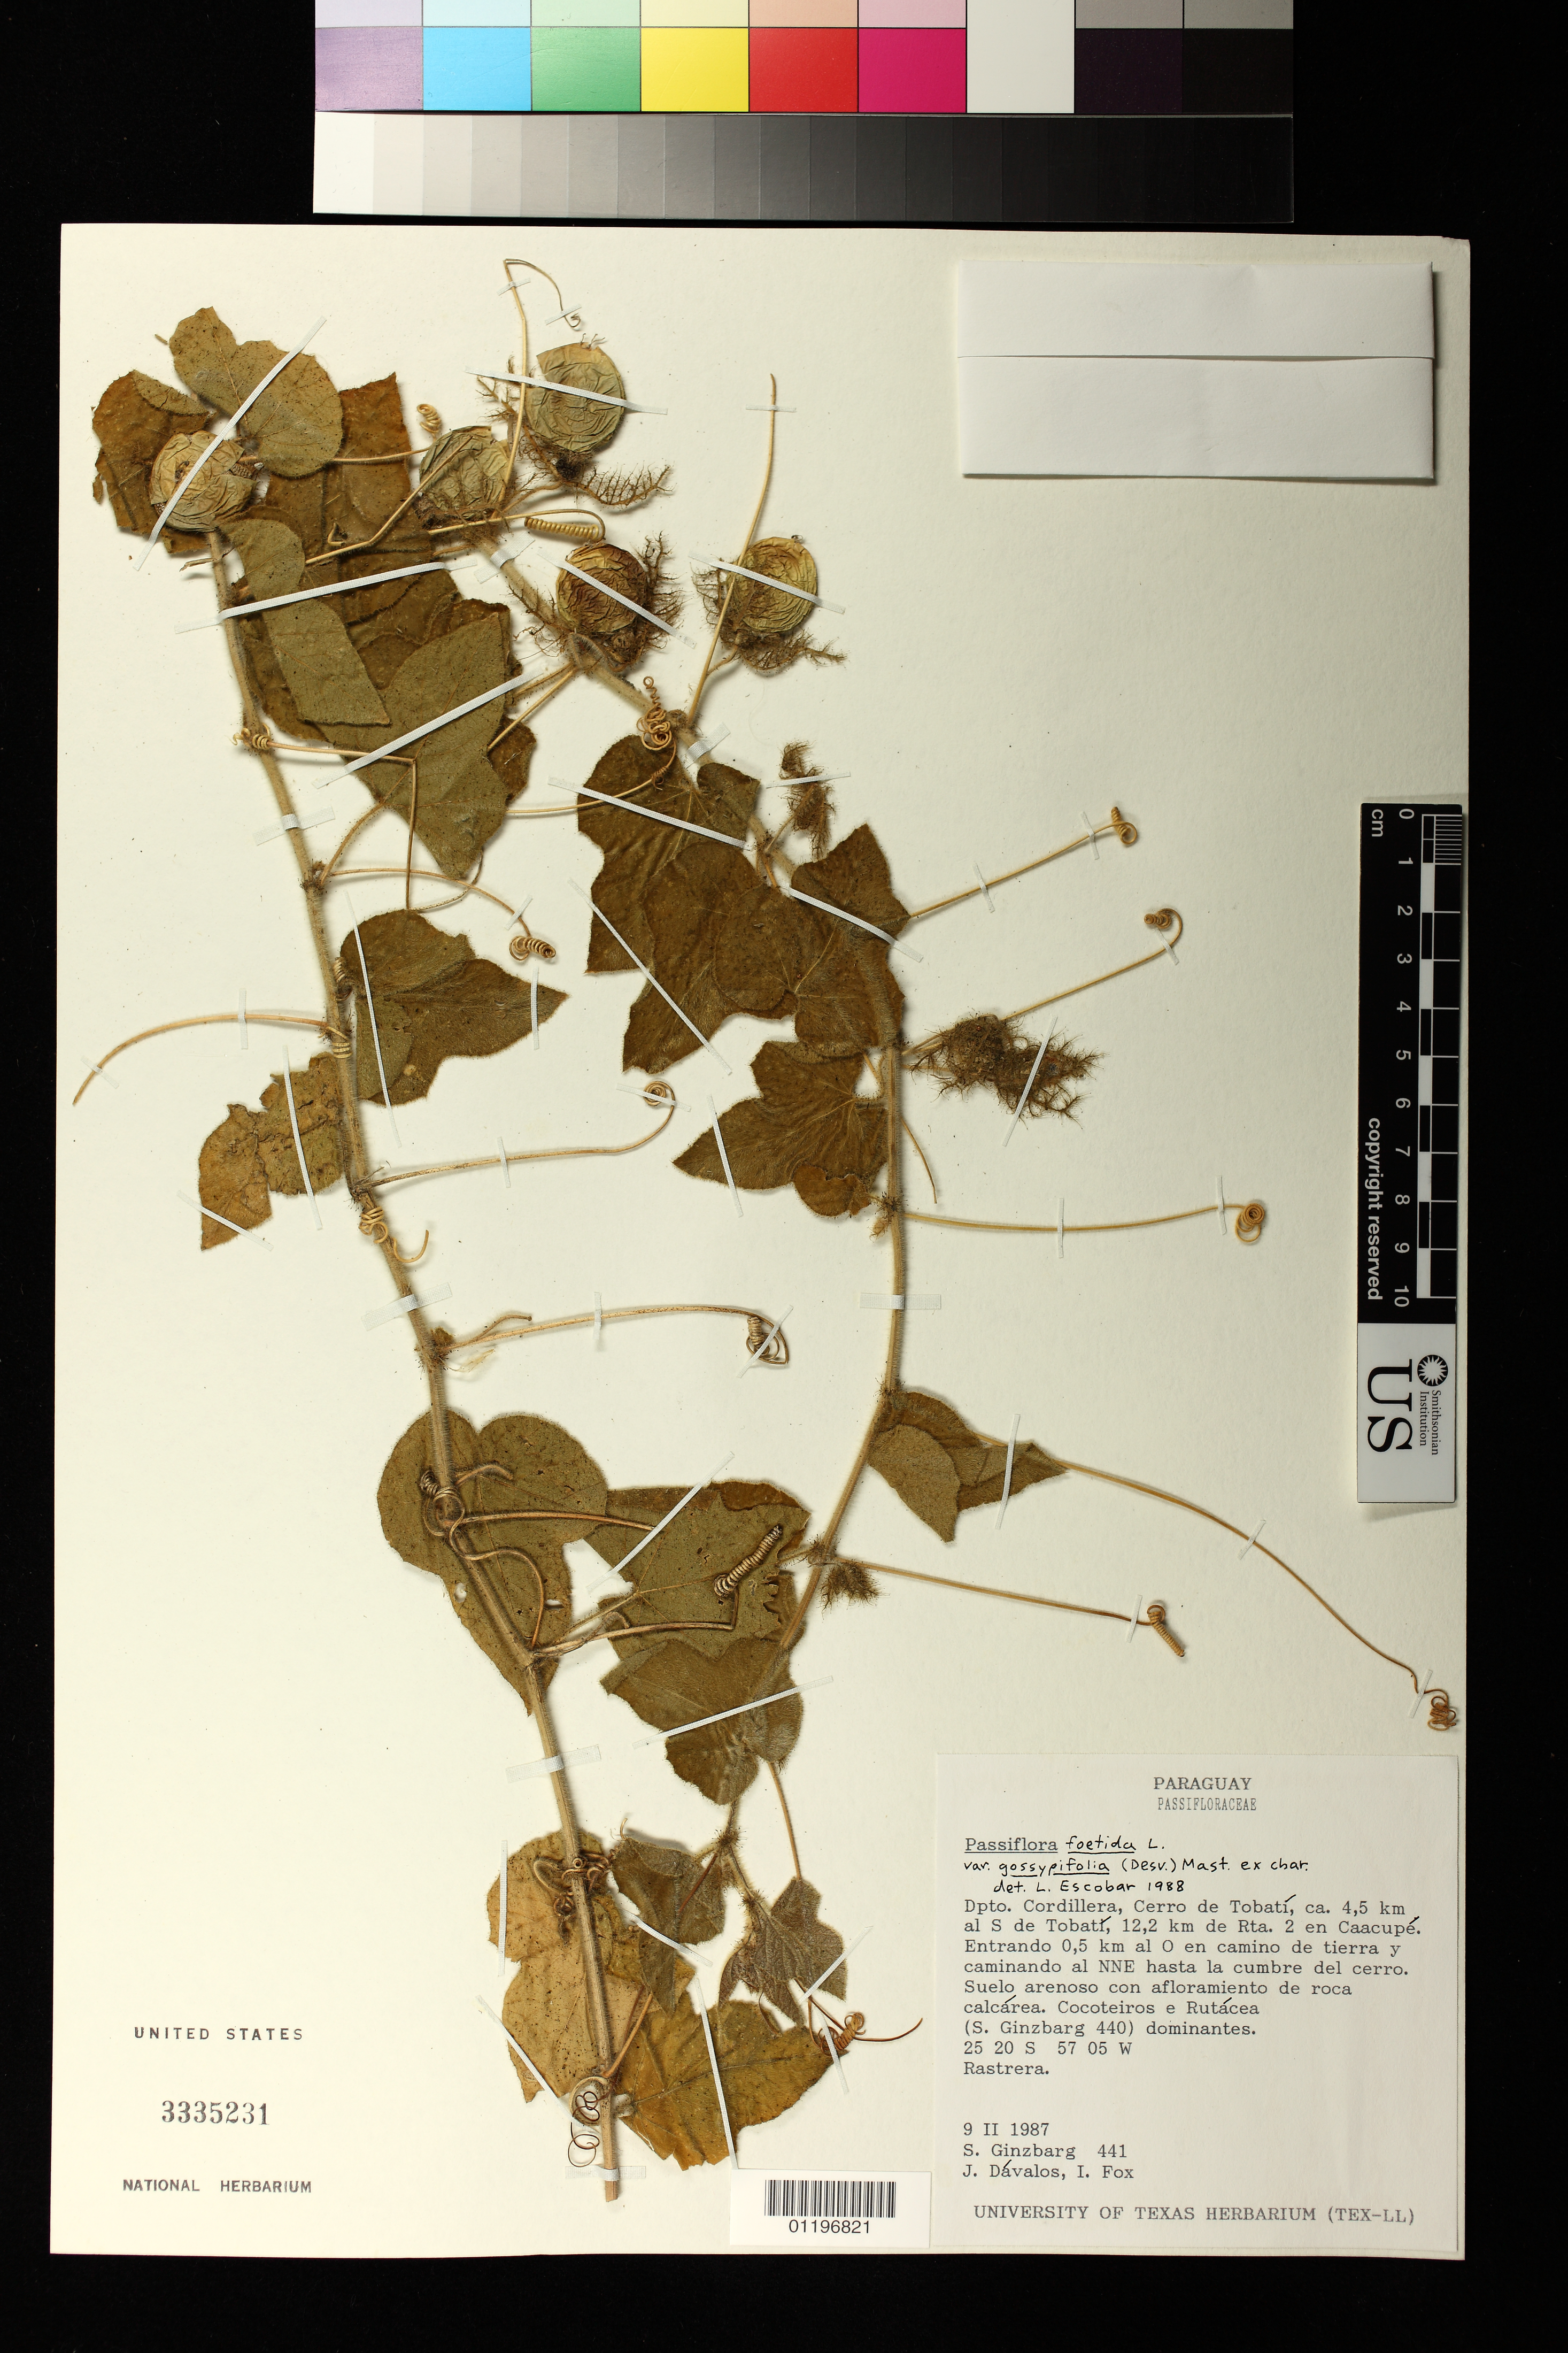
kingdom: Plantae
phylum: Tracheophyta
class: Magnoliopsida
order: Malpighiales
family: Passifloraceae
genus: Passiflora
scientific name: Passiflora foetida var. gossypiifolia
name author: (Desv.) Mast.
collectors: S. Ginzbarg, J. Davalos & I. Fox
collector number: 441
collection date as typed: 02 Sep 1987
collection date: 1987-09-02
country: Paraguay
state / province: Cordillera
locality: Dpto Cordillera, Cerro de Tobatí ca. 4.5 km al S de Tobatí, 12.2 km de Rta. 2 en Caacupé. Entrando 0.5 km al O en camino de tierra y caminando al NNE hasta la cumbre del cerro.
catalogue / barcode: US 3335231